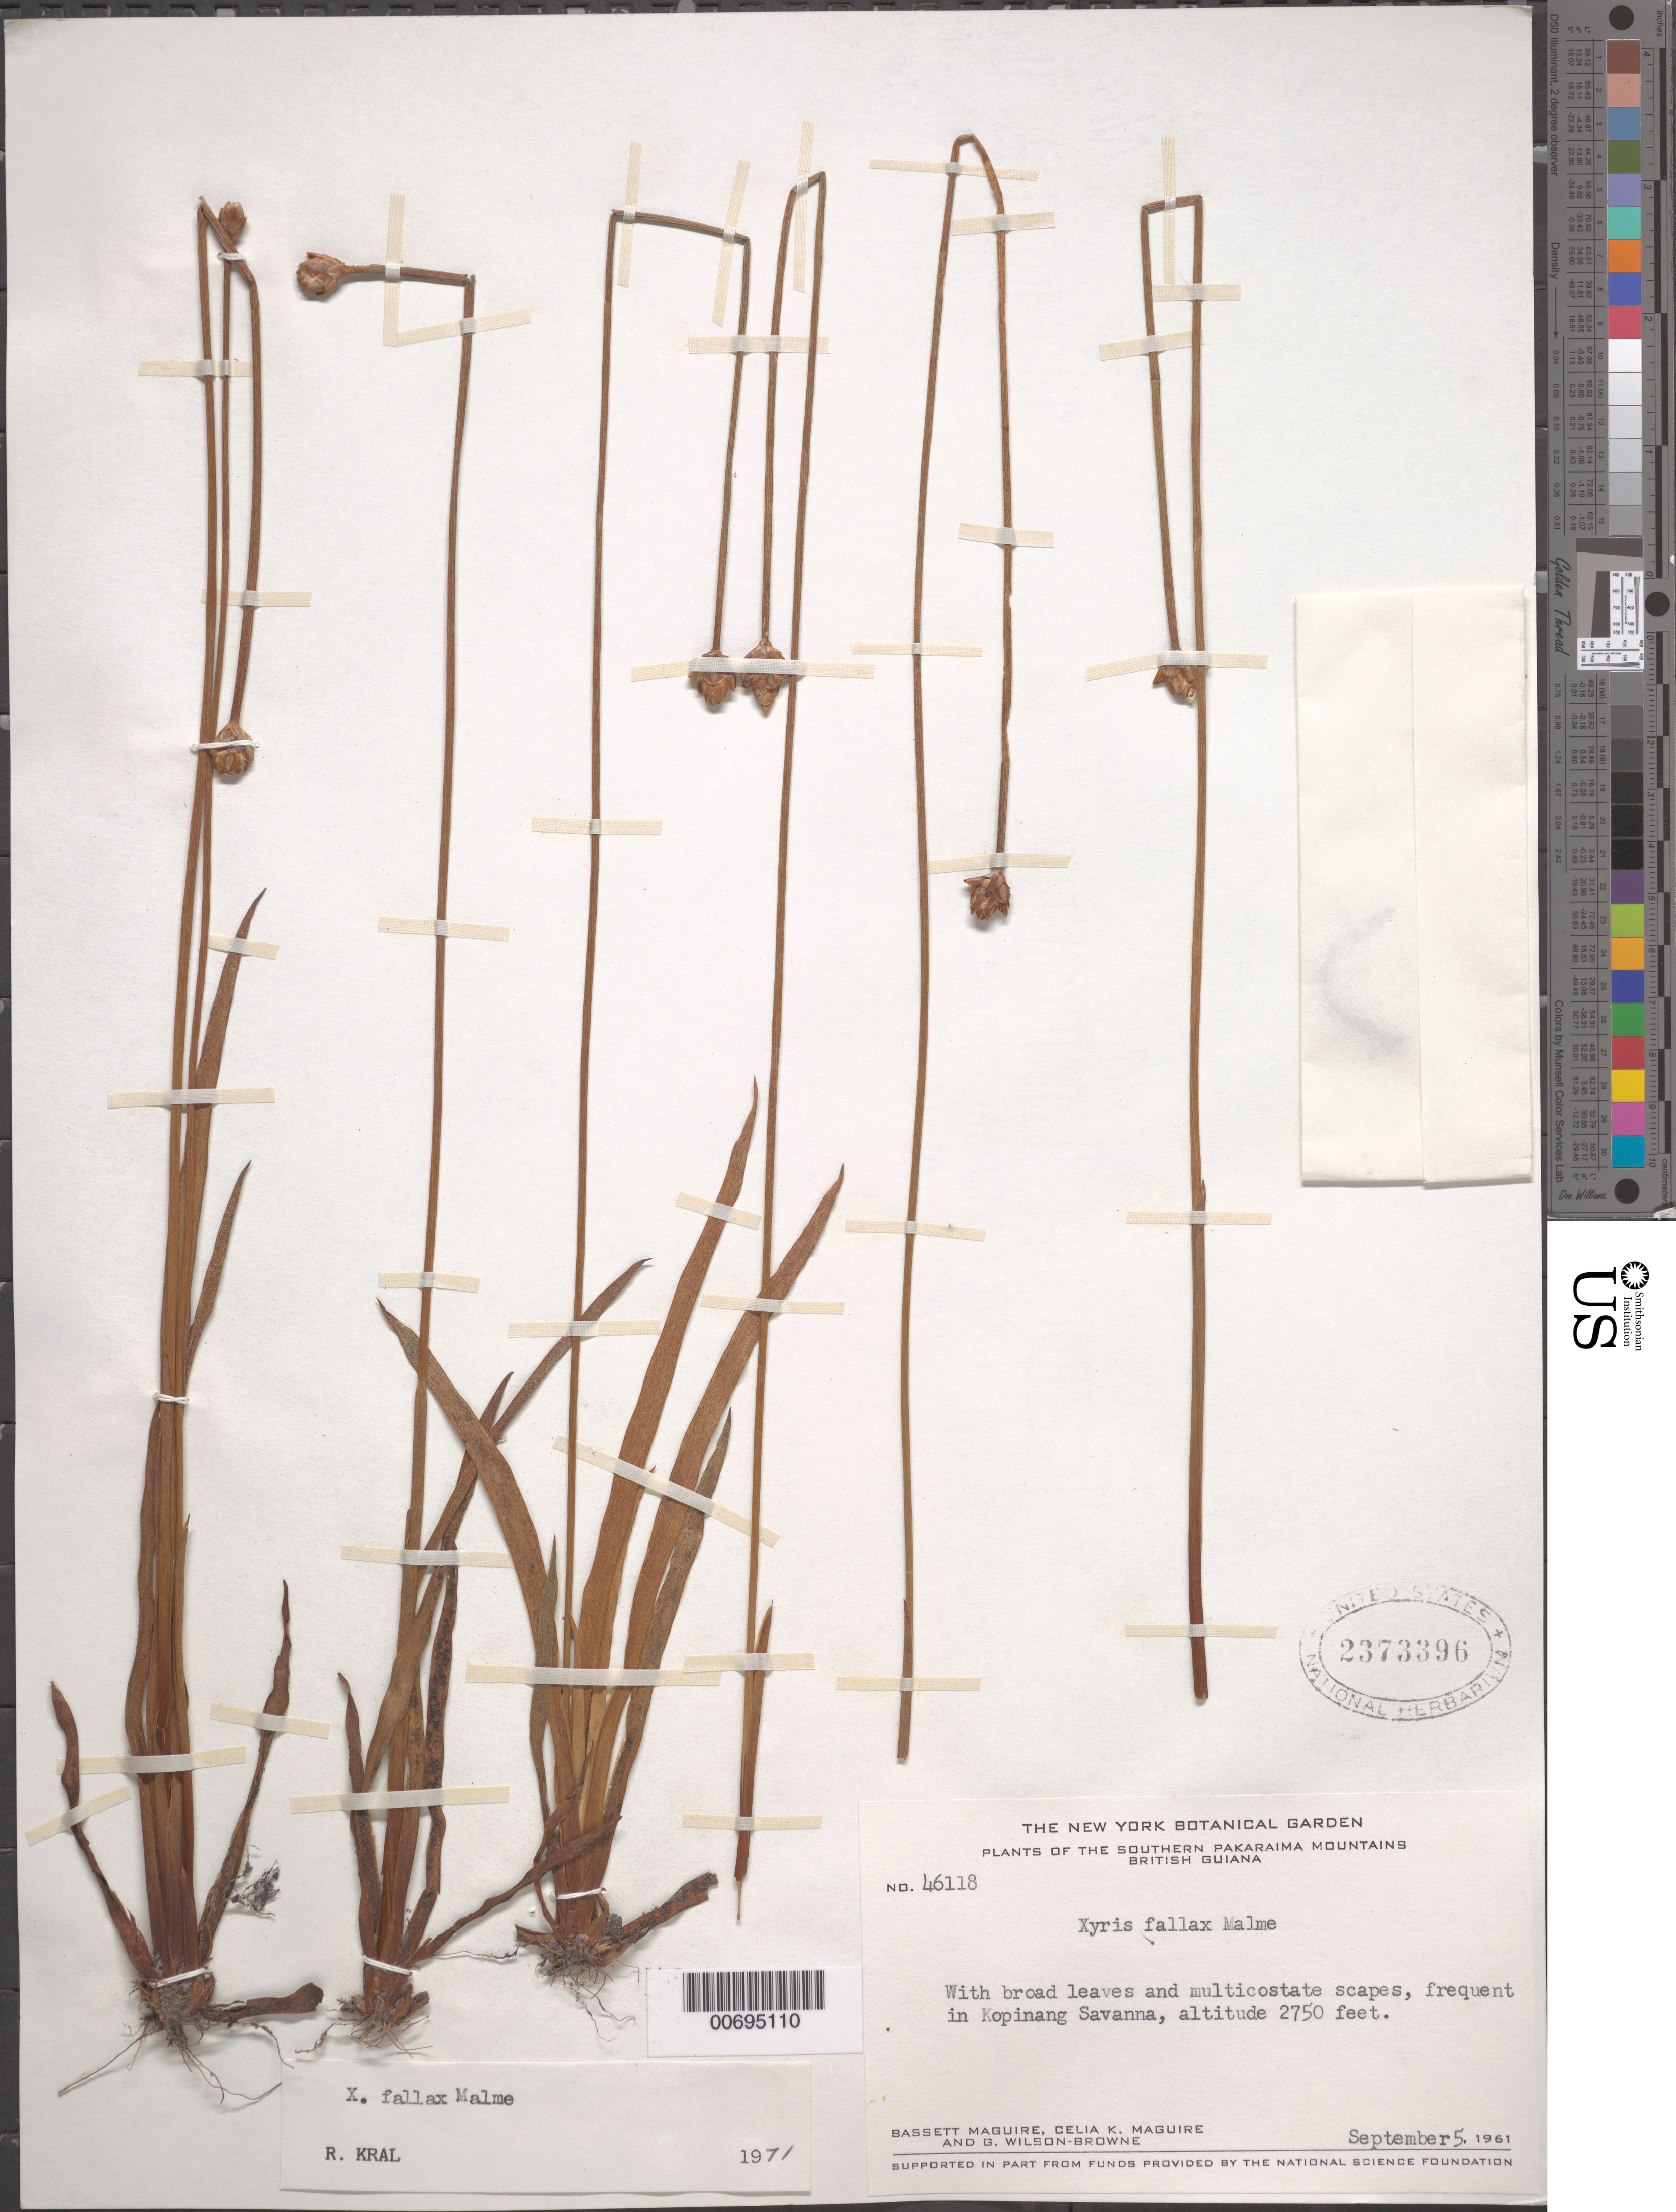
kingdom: Plantae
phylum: Tracheophyta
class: Liliopsida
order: Poales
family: Xyridaceae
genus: Xyris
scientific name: Xyris fallax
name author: Malme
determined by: Kral, Robert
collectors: B. Maguire, C. K. Maguire & G. Wilson-Browne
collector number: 46118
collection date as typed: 5-Sep-61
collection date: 1961-09-05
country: Guyana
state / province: Potaro-Siparuni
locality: Kopinang Savanna, S. Pakaraima Mts.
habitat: Savanna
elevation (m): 838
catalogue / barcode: US 2373396